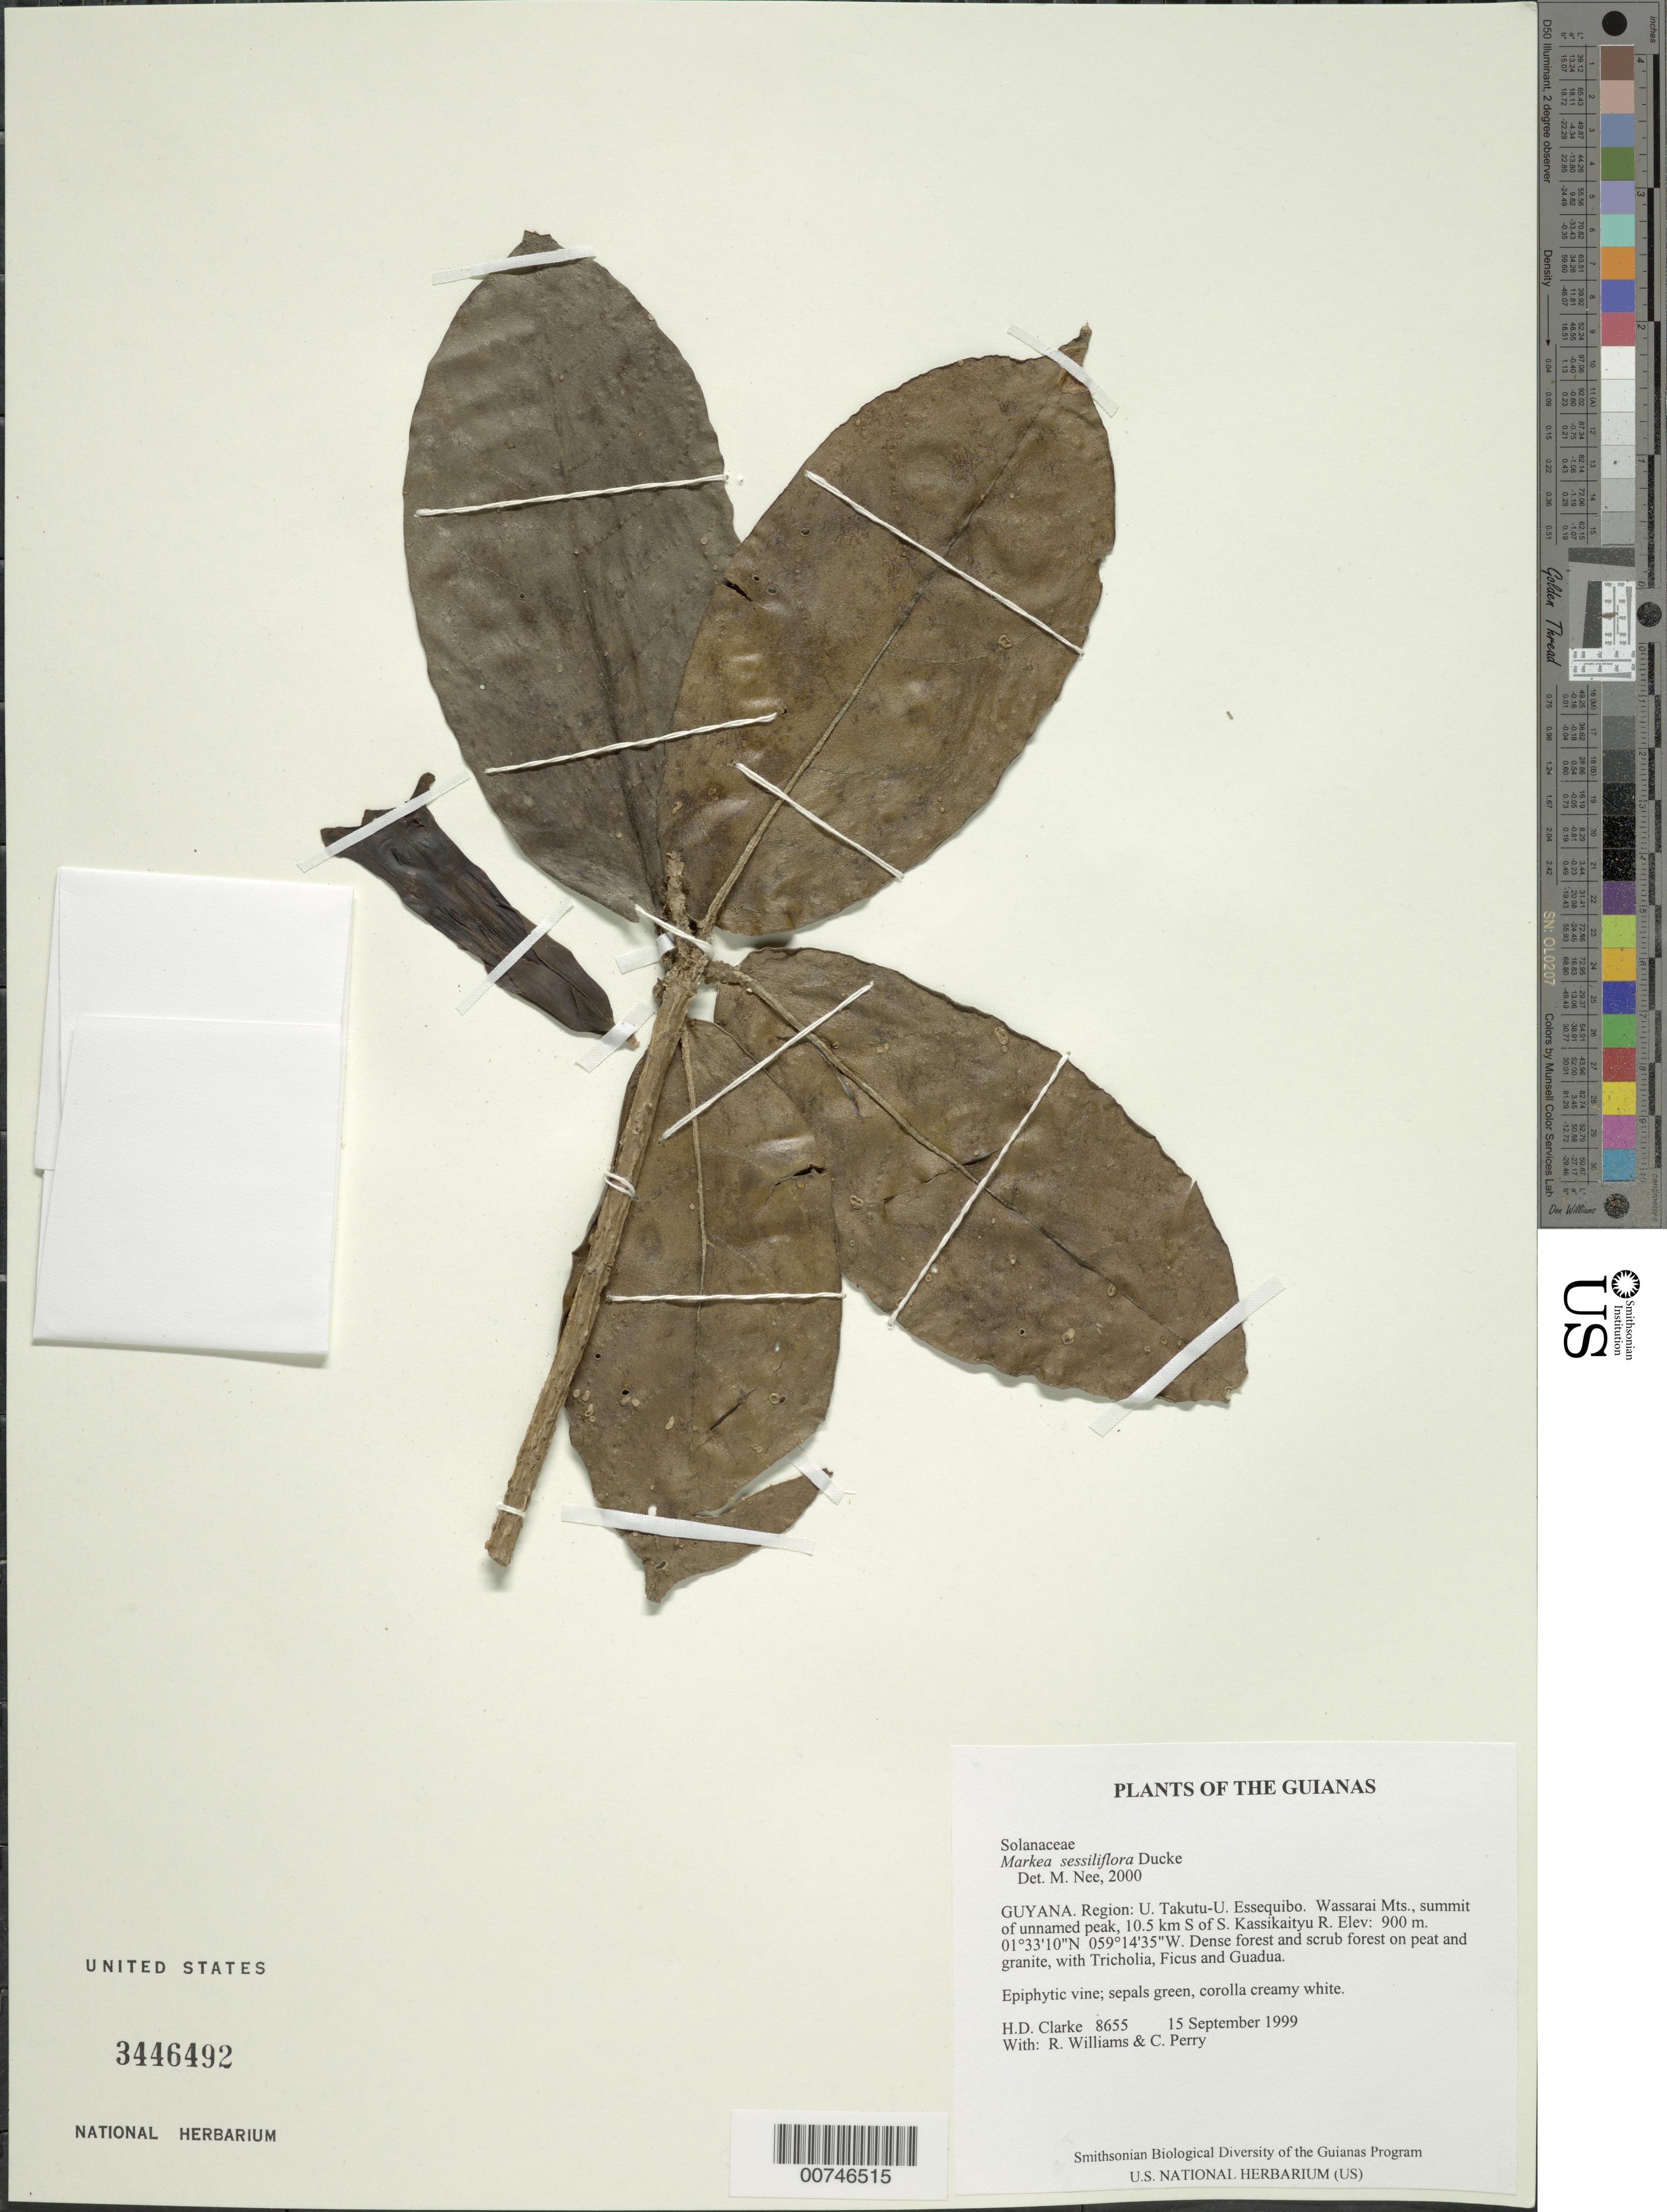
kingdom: Plantae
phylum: Tracheophyta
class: Magnoliopsida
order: Solanales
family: Solanaceae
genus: Markea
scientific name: Markea sessiliflora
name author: Ducke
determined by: Nee, Michael H.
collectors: H. D. Clarke, R. Williams & C. Perry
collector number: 8655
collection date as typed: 15 September 1999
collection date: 1999-09-15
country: Guyana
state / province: U. Takutu-U. Essequibo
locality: Wassarai Mts., summit of unnamed peak, 10.5 km S of S. Kassikaityu R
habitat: Dense forest and scrub forest on peat and granite, with Tricholia, Ficus and Guadua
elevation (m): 900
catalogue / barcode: US 3446492